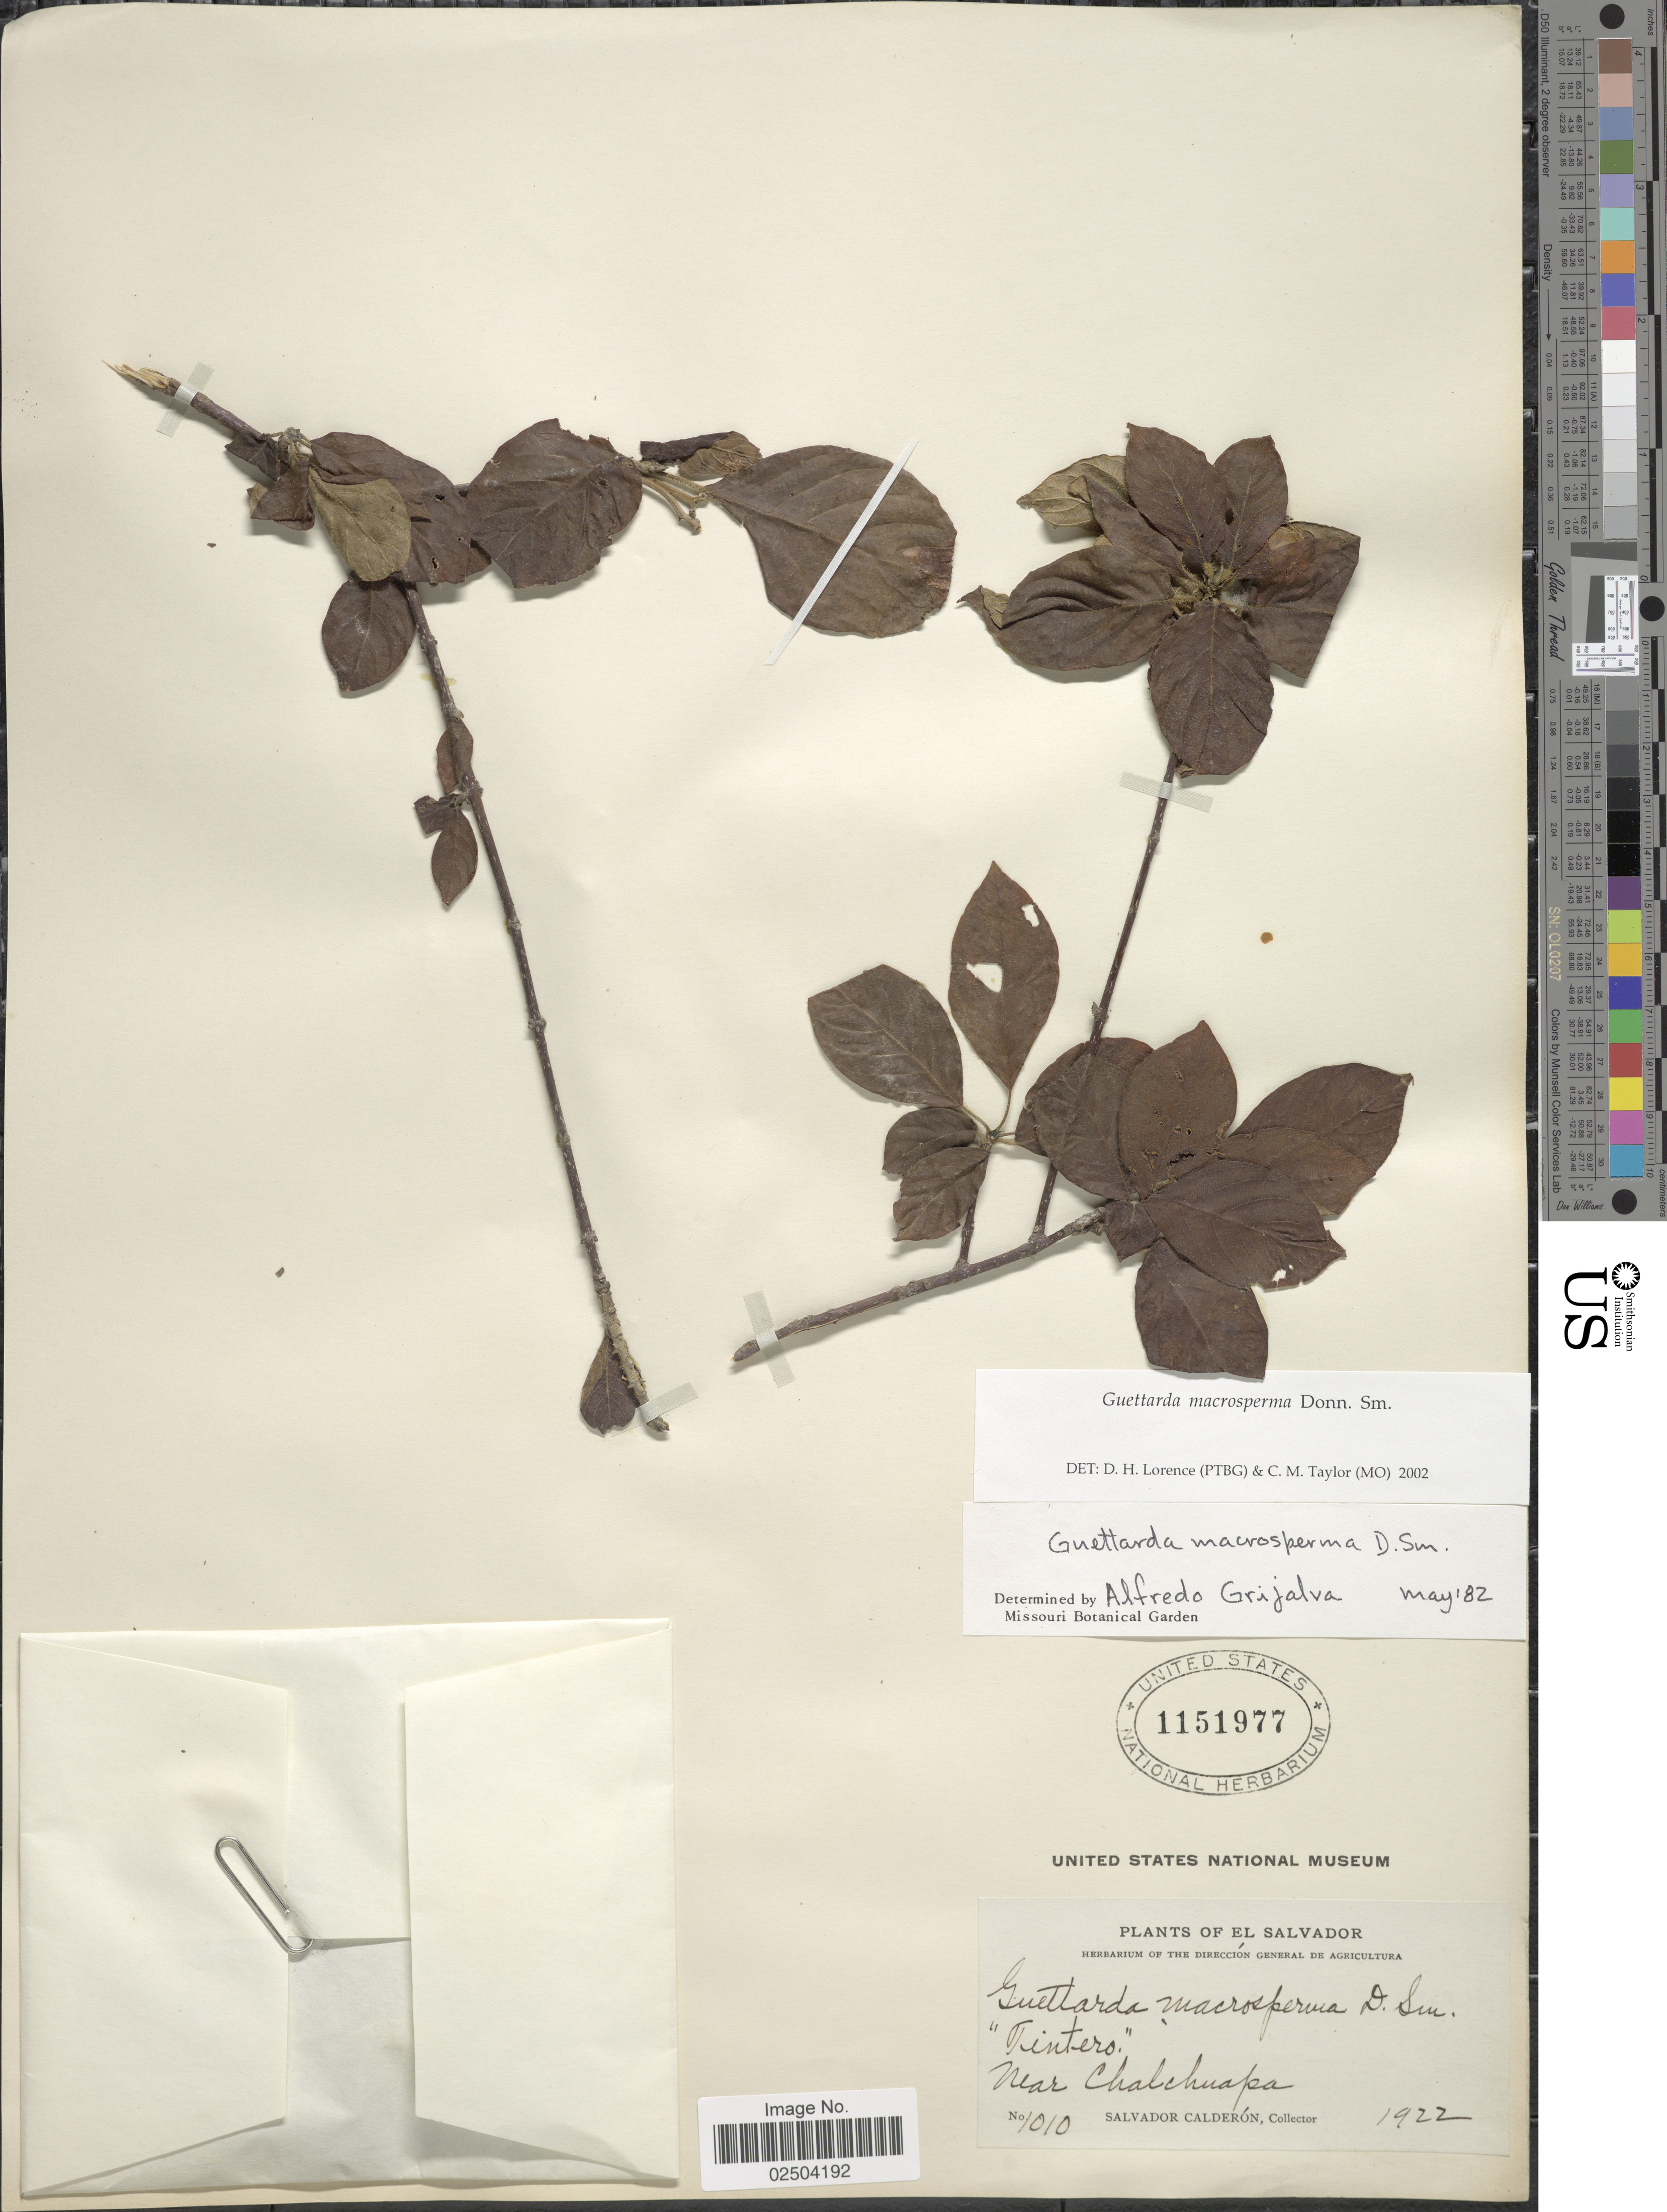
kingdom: Plantae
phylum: Tracheophyta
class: Magnoliopsida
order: Gentianales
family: Rubiaceae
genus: Guettarda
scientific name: Guettarda macrosperma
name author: Donn. Sm.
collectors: S. Calderón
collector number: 1010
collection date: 1922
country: El Salvador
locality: Tintero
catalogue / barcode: US 1151977